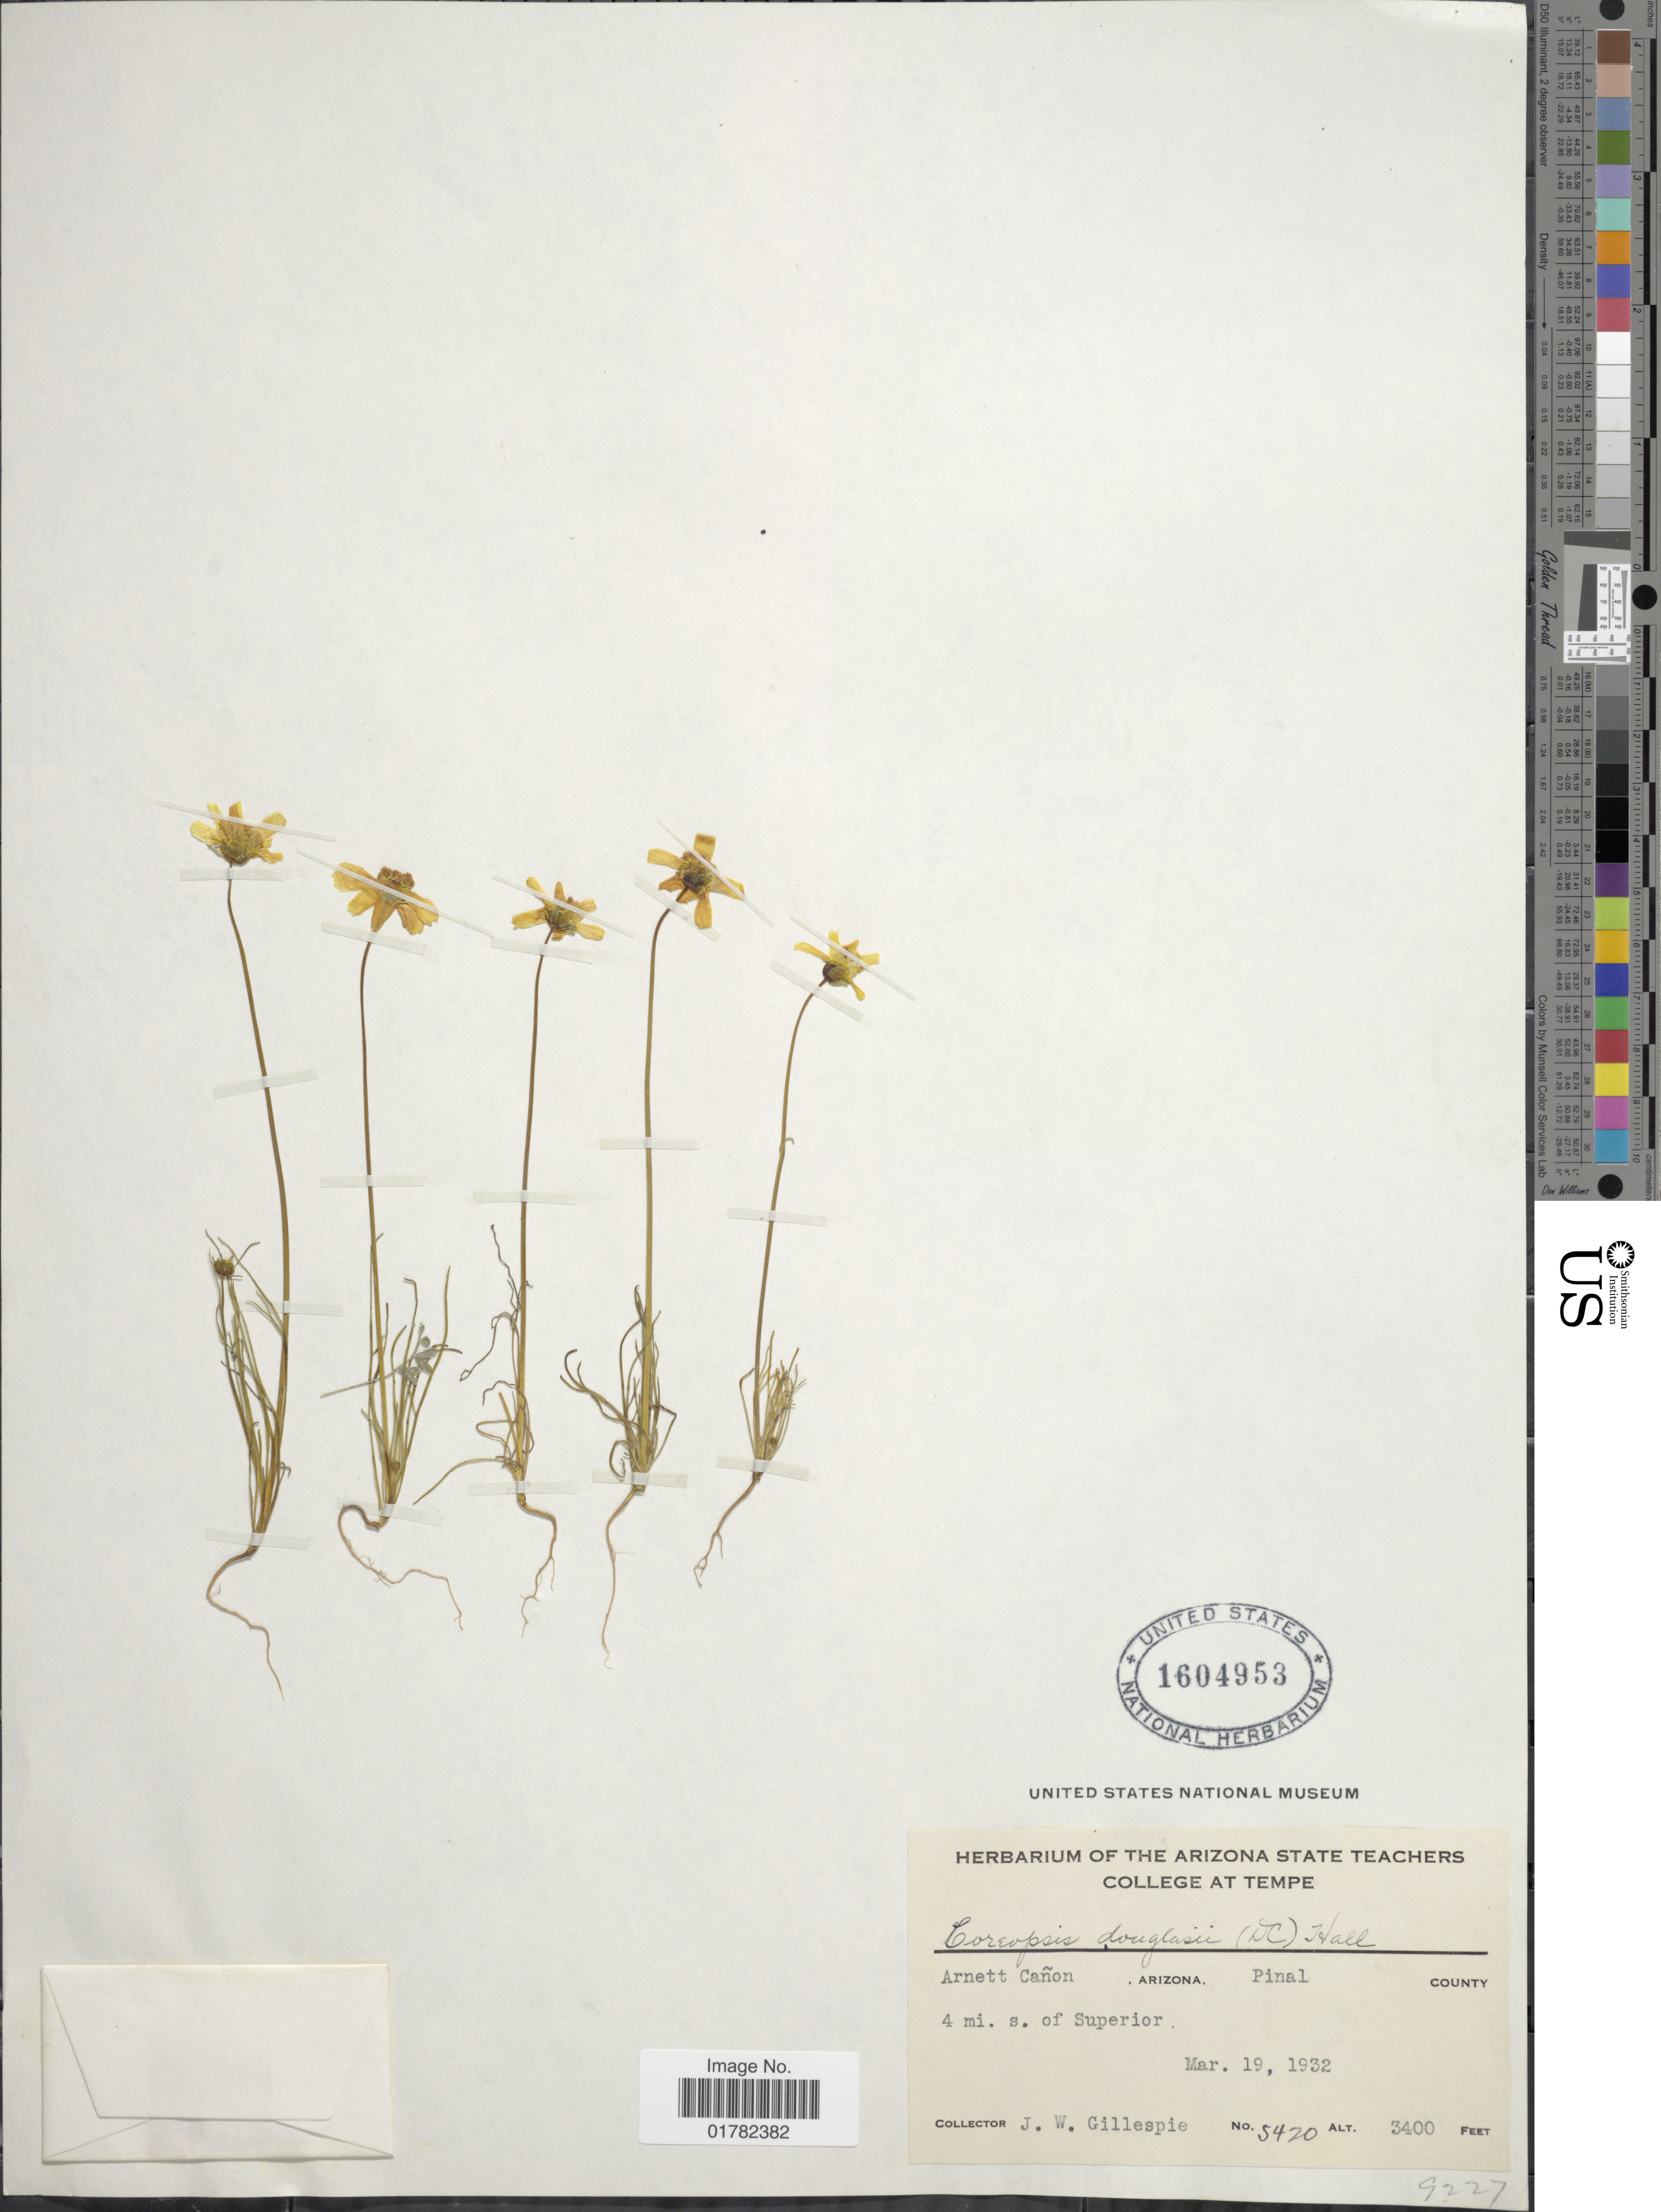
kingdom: Plantae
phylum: Tracheophyta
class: Magnoliopsida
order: Asterales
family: Asteraceae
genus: Coreopsis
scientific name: Coreopsis douglasii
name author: (DC.) H.M. Hall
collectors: J. W. Gillespie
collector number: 5420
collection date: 1932-03-19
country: United States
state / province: Arizona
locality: Arnett Cañon, Pinal County, 4 mi. s. of Superior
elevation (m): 1036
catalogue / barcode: US 1604953